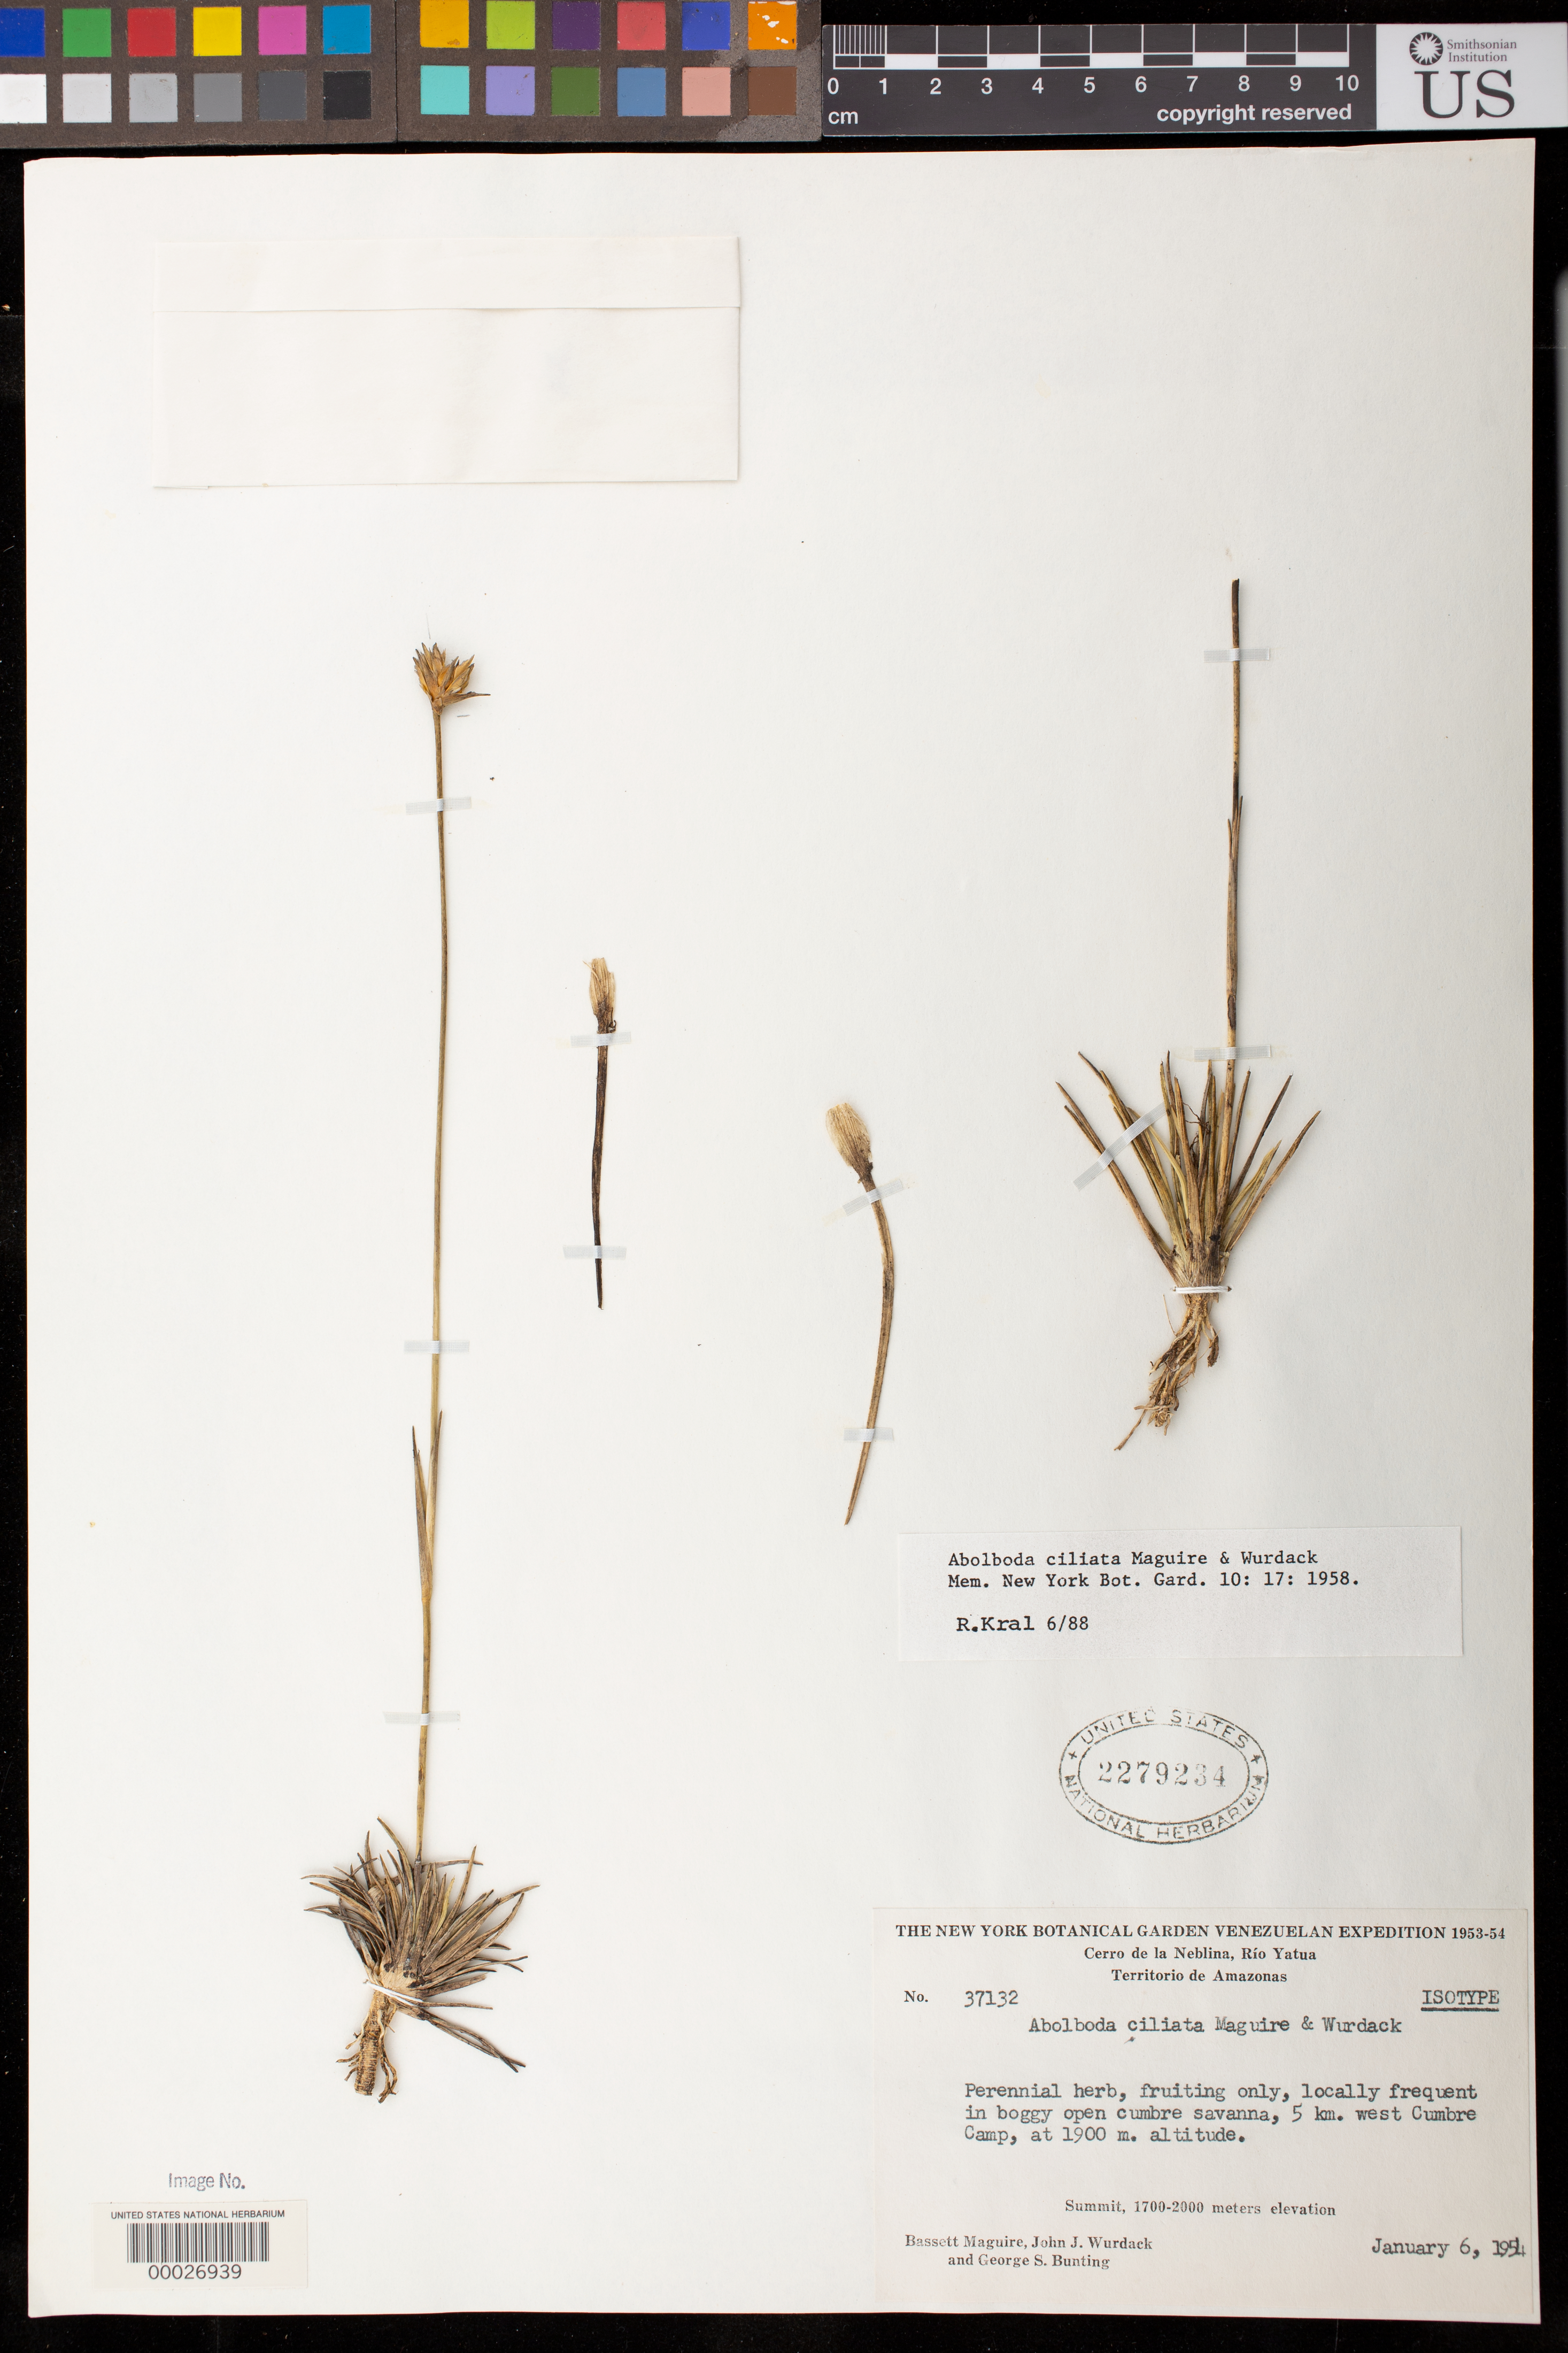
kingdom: Plantae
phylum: Tracheophyta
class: Liliopsida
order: Poales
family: Xyridaceae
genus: Abolboda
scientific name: Abolboda ciliata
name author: Maguire & Wurdack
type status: Isotype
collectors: B. Maguire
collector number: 37132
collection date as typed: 06 Jan 1954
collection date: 1954-01-06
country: Venezuela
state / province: Amazonas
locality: Cumbre camp.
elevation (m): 1700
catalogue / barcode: US 2279234